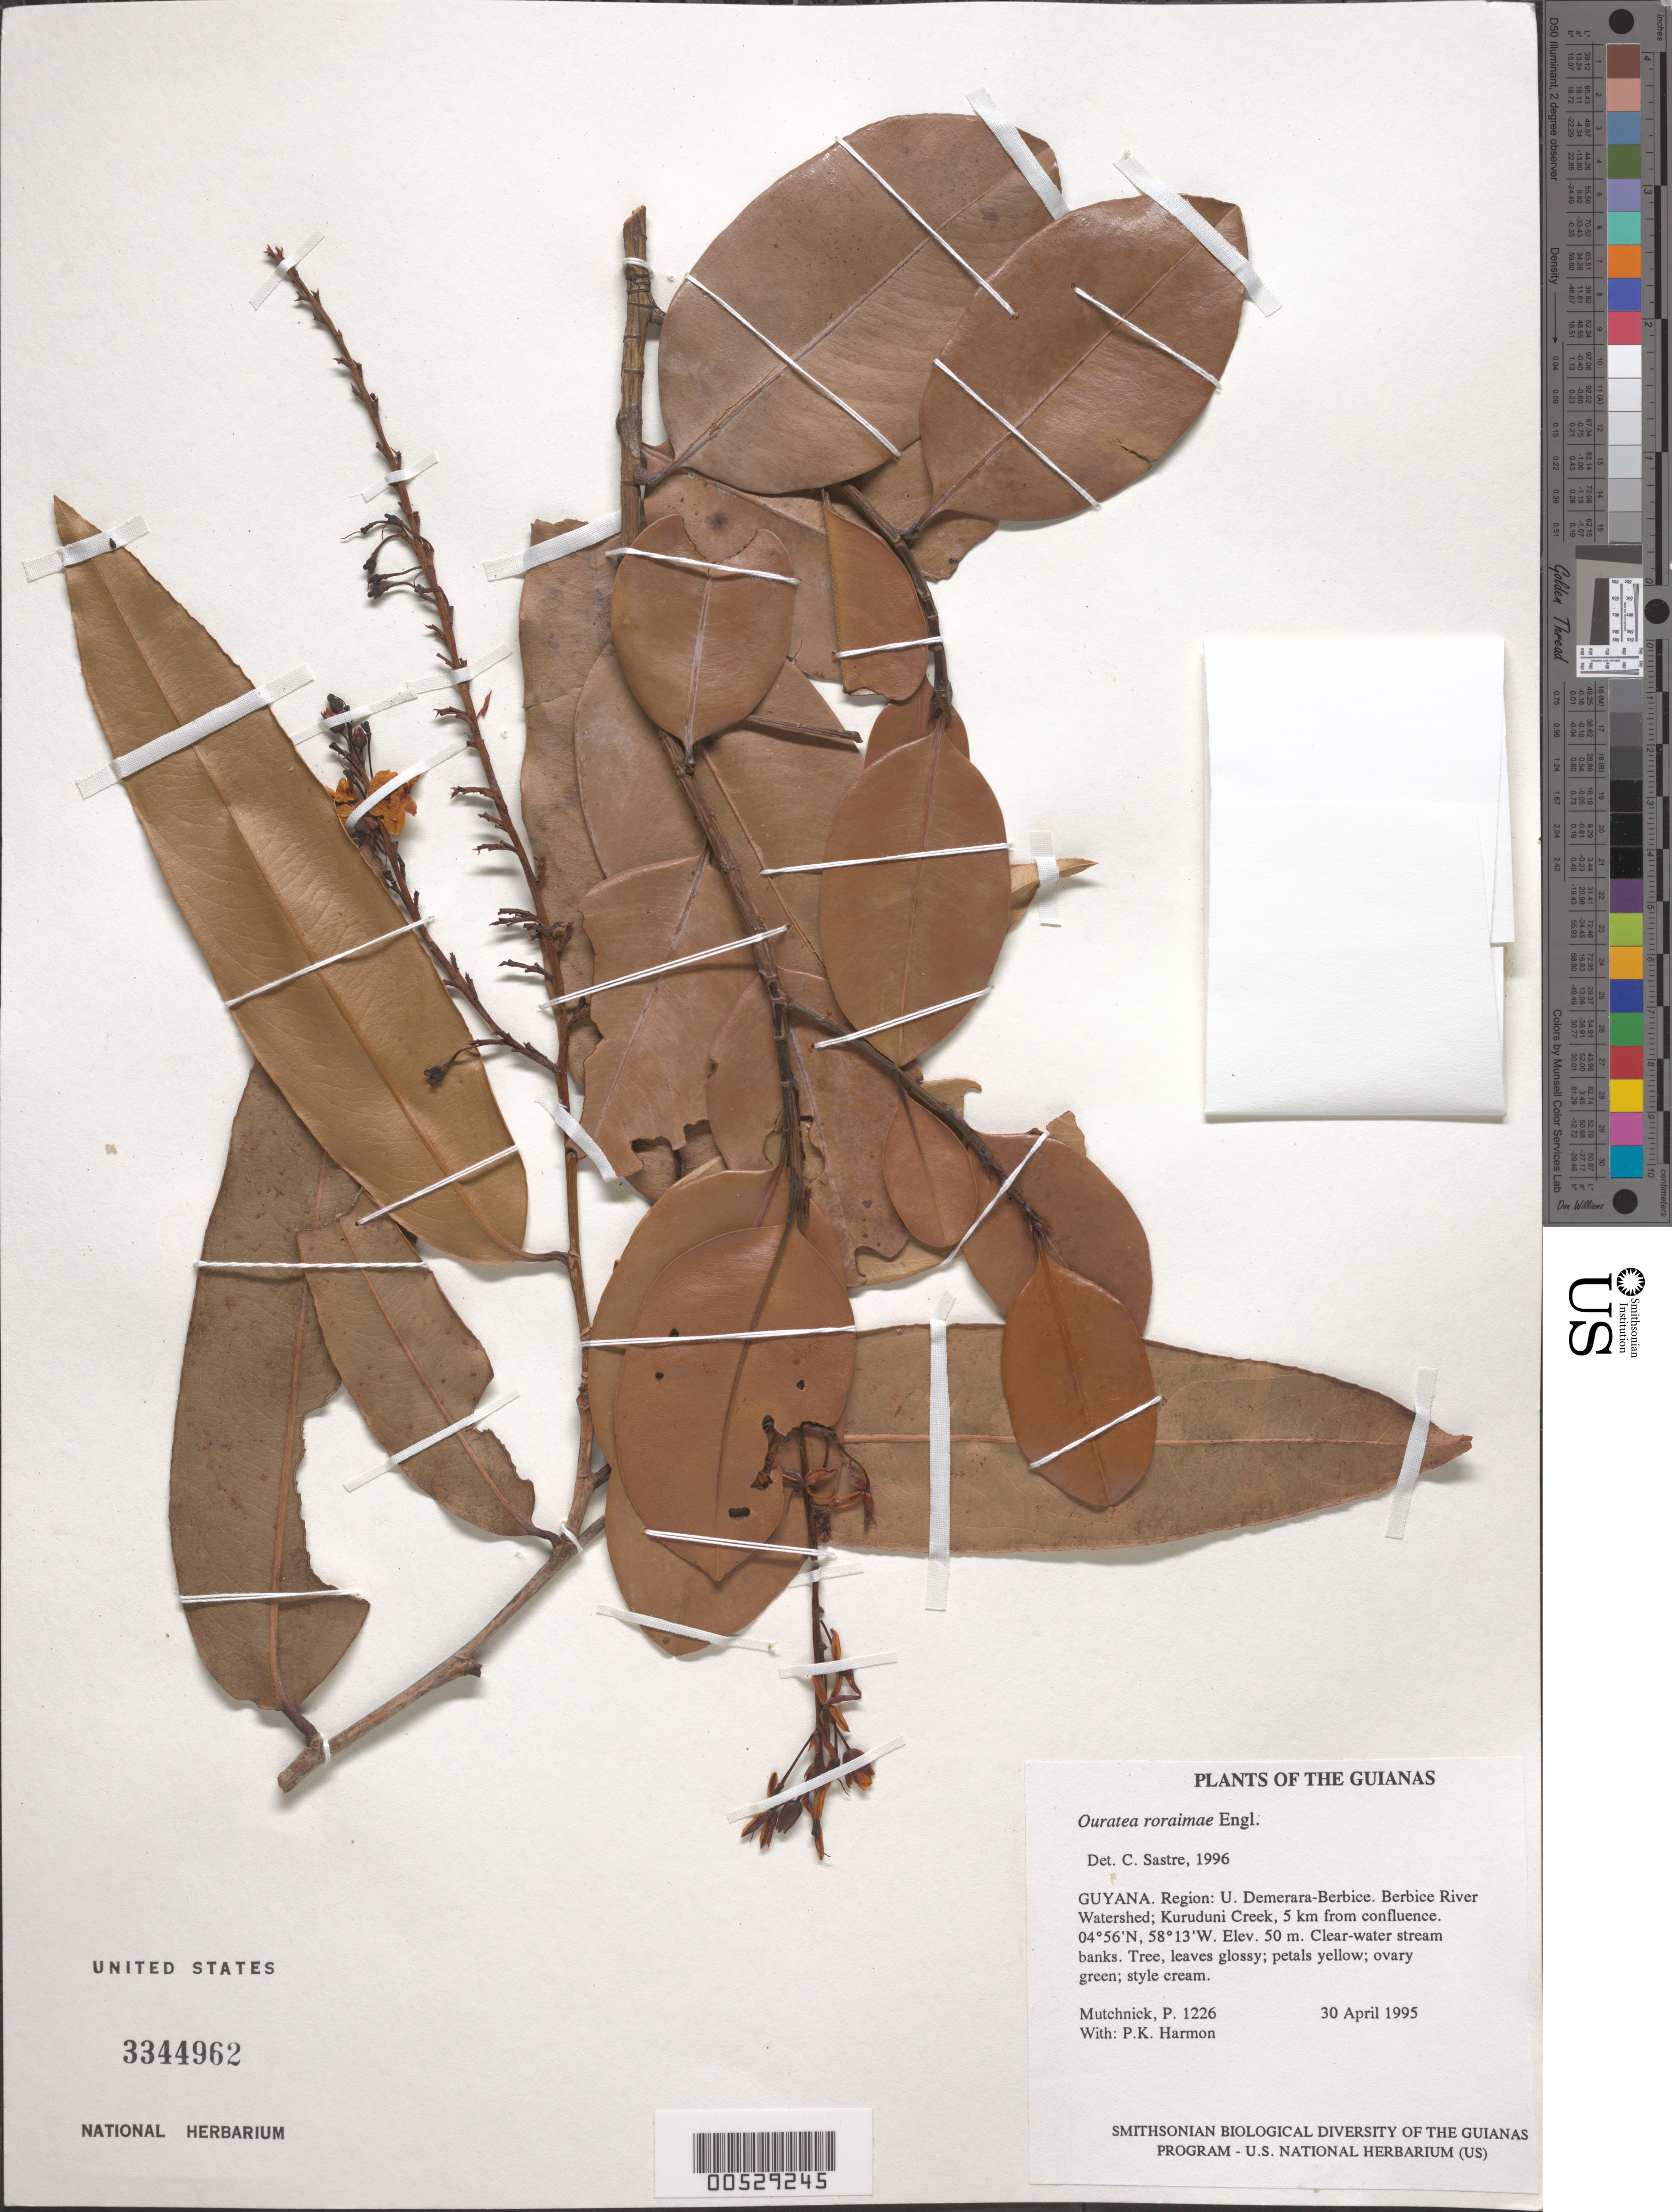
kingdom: Plantae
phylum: Tracheophyta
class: Magnoliopsida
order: Malpighiales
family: Ochnaceae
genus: Ouratea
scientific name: Ouratea roraimae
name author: Engl.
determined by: Sastre, C. H. L.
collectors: P. Mutchnick & P. Harmon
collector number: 1226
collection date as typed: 30 April 1995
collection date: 1995-04-30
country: Guyana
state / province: U. Demerara-Berbice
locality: Berbice River Watershed; Kuruduni Creek, 5 km from confluence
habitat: Clear-water stream banks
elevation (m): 50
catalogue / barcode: US 3344962